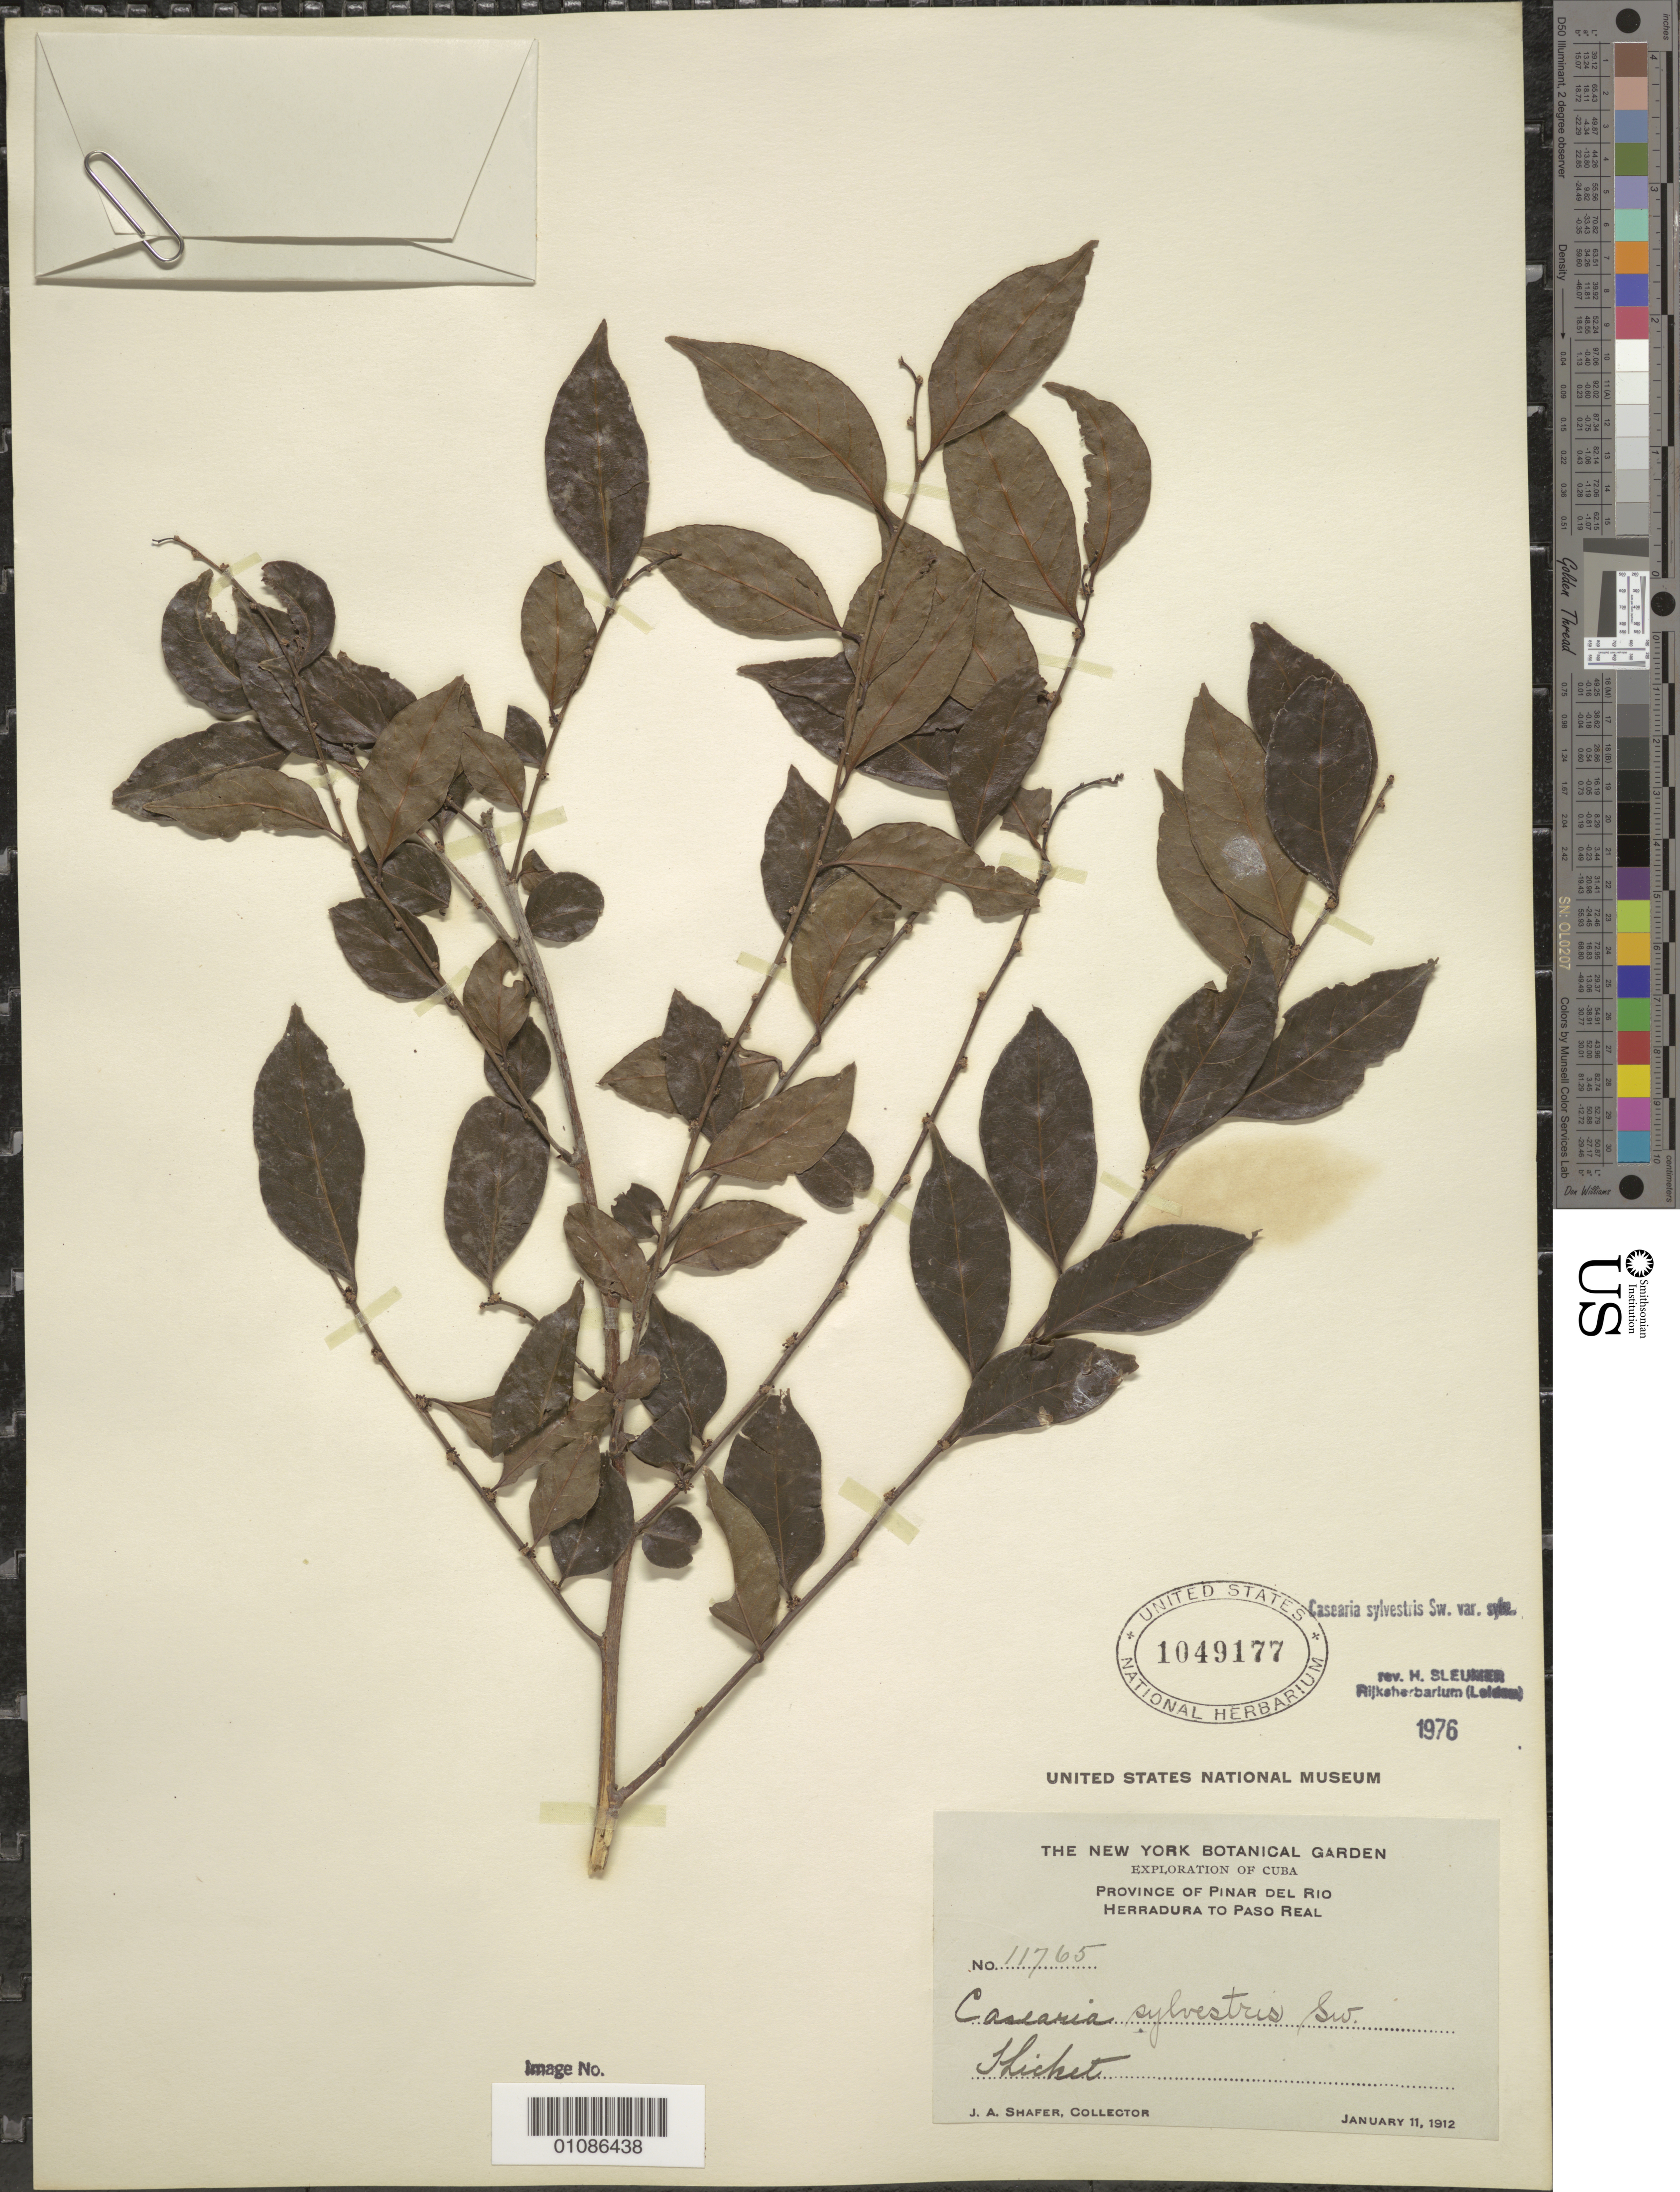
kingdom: Plantae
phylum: Tracheophyta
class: Magnoliopsida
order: Malpighiales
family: Salicaceae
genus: Casearia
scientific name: Casearia sylvestris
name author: Sw.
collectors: J. A. Shafer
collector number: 11765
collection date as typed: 11 Jan 1912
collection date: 1912-01-11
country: Cuba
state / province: Pinar del Rio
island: Cuba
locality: Pinar del Rio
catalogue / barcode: US 1049177